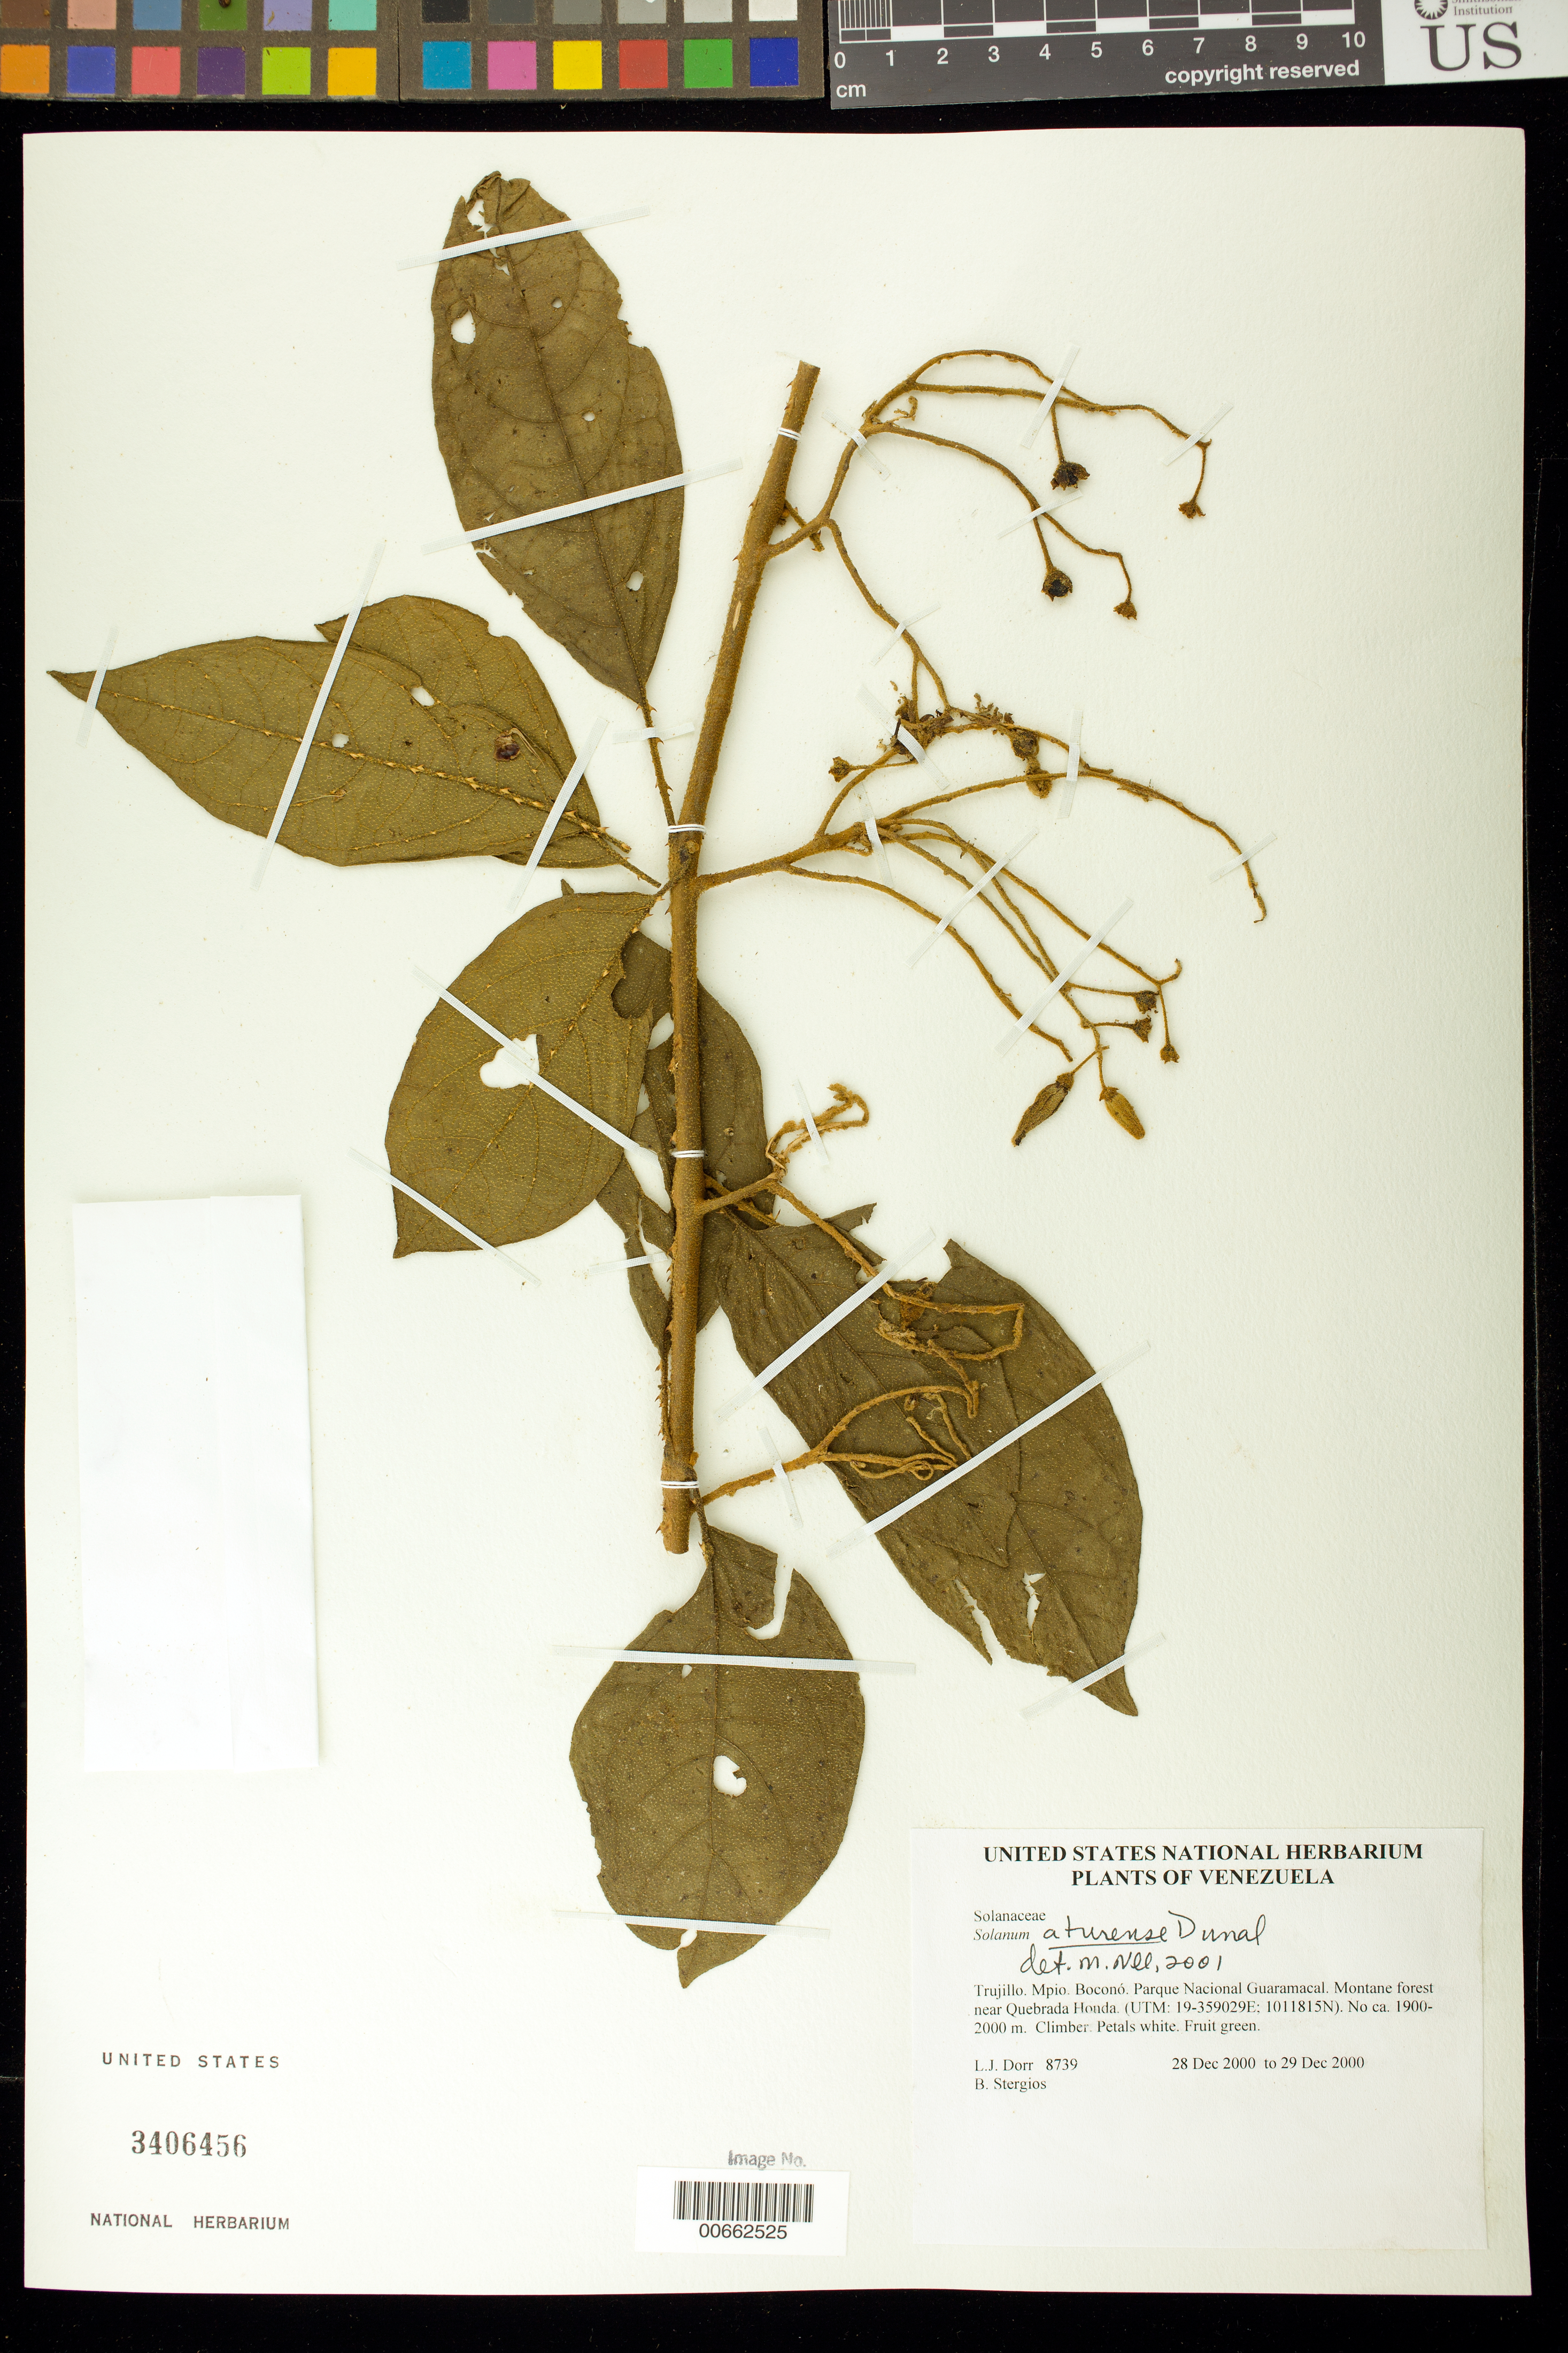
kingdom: Plantae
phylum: Tracheophyta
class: Magnoliopsida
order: Solanales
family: Solanaceae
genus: Solanum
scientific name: Solanum aturense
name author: Humb. & Bonpl. ex Dunal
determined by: Nee, Michael H.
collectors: L. J. Dorr & B. G. Stergios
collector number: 8739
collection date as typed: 28 Dec 2000 to 29 Dec 2000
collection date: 2000-12-28/2000-12-29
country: Venezuela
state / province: Trujillo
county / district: Boconó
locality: Parque Nacional Guaramacal near Quebrada Honda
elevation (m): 1900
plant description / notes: CTES, F, MO, MY, PORT, US, VEN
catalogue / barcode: US 3406456